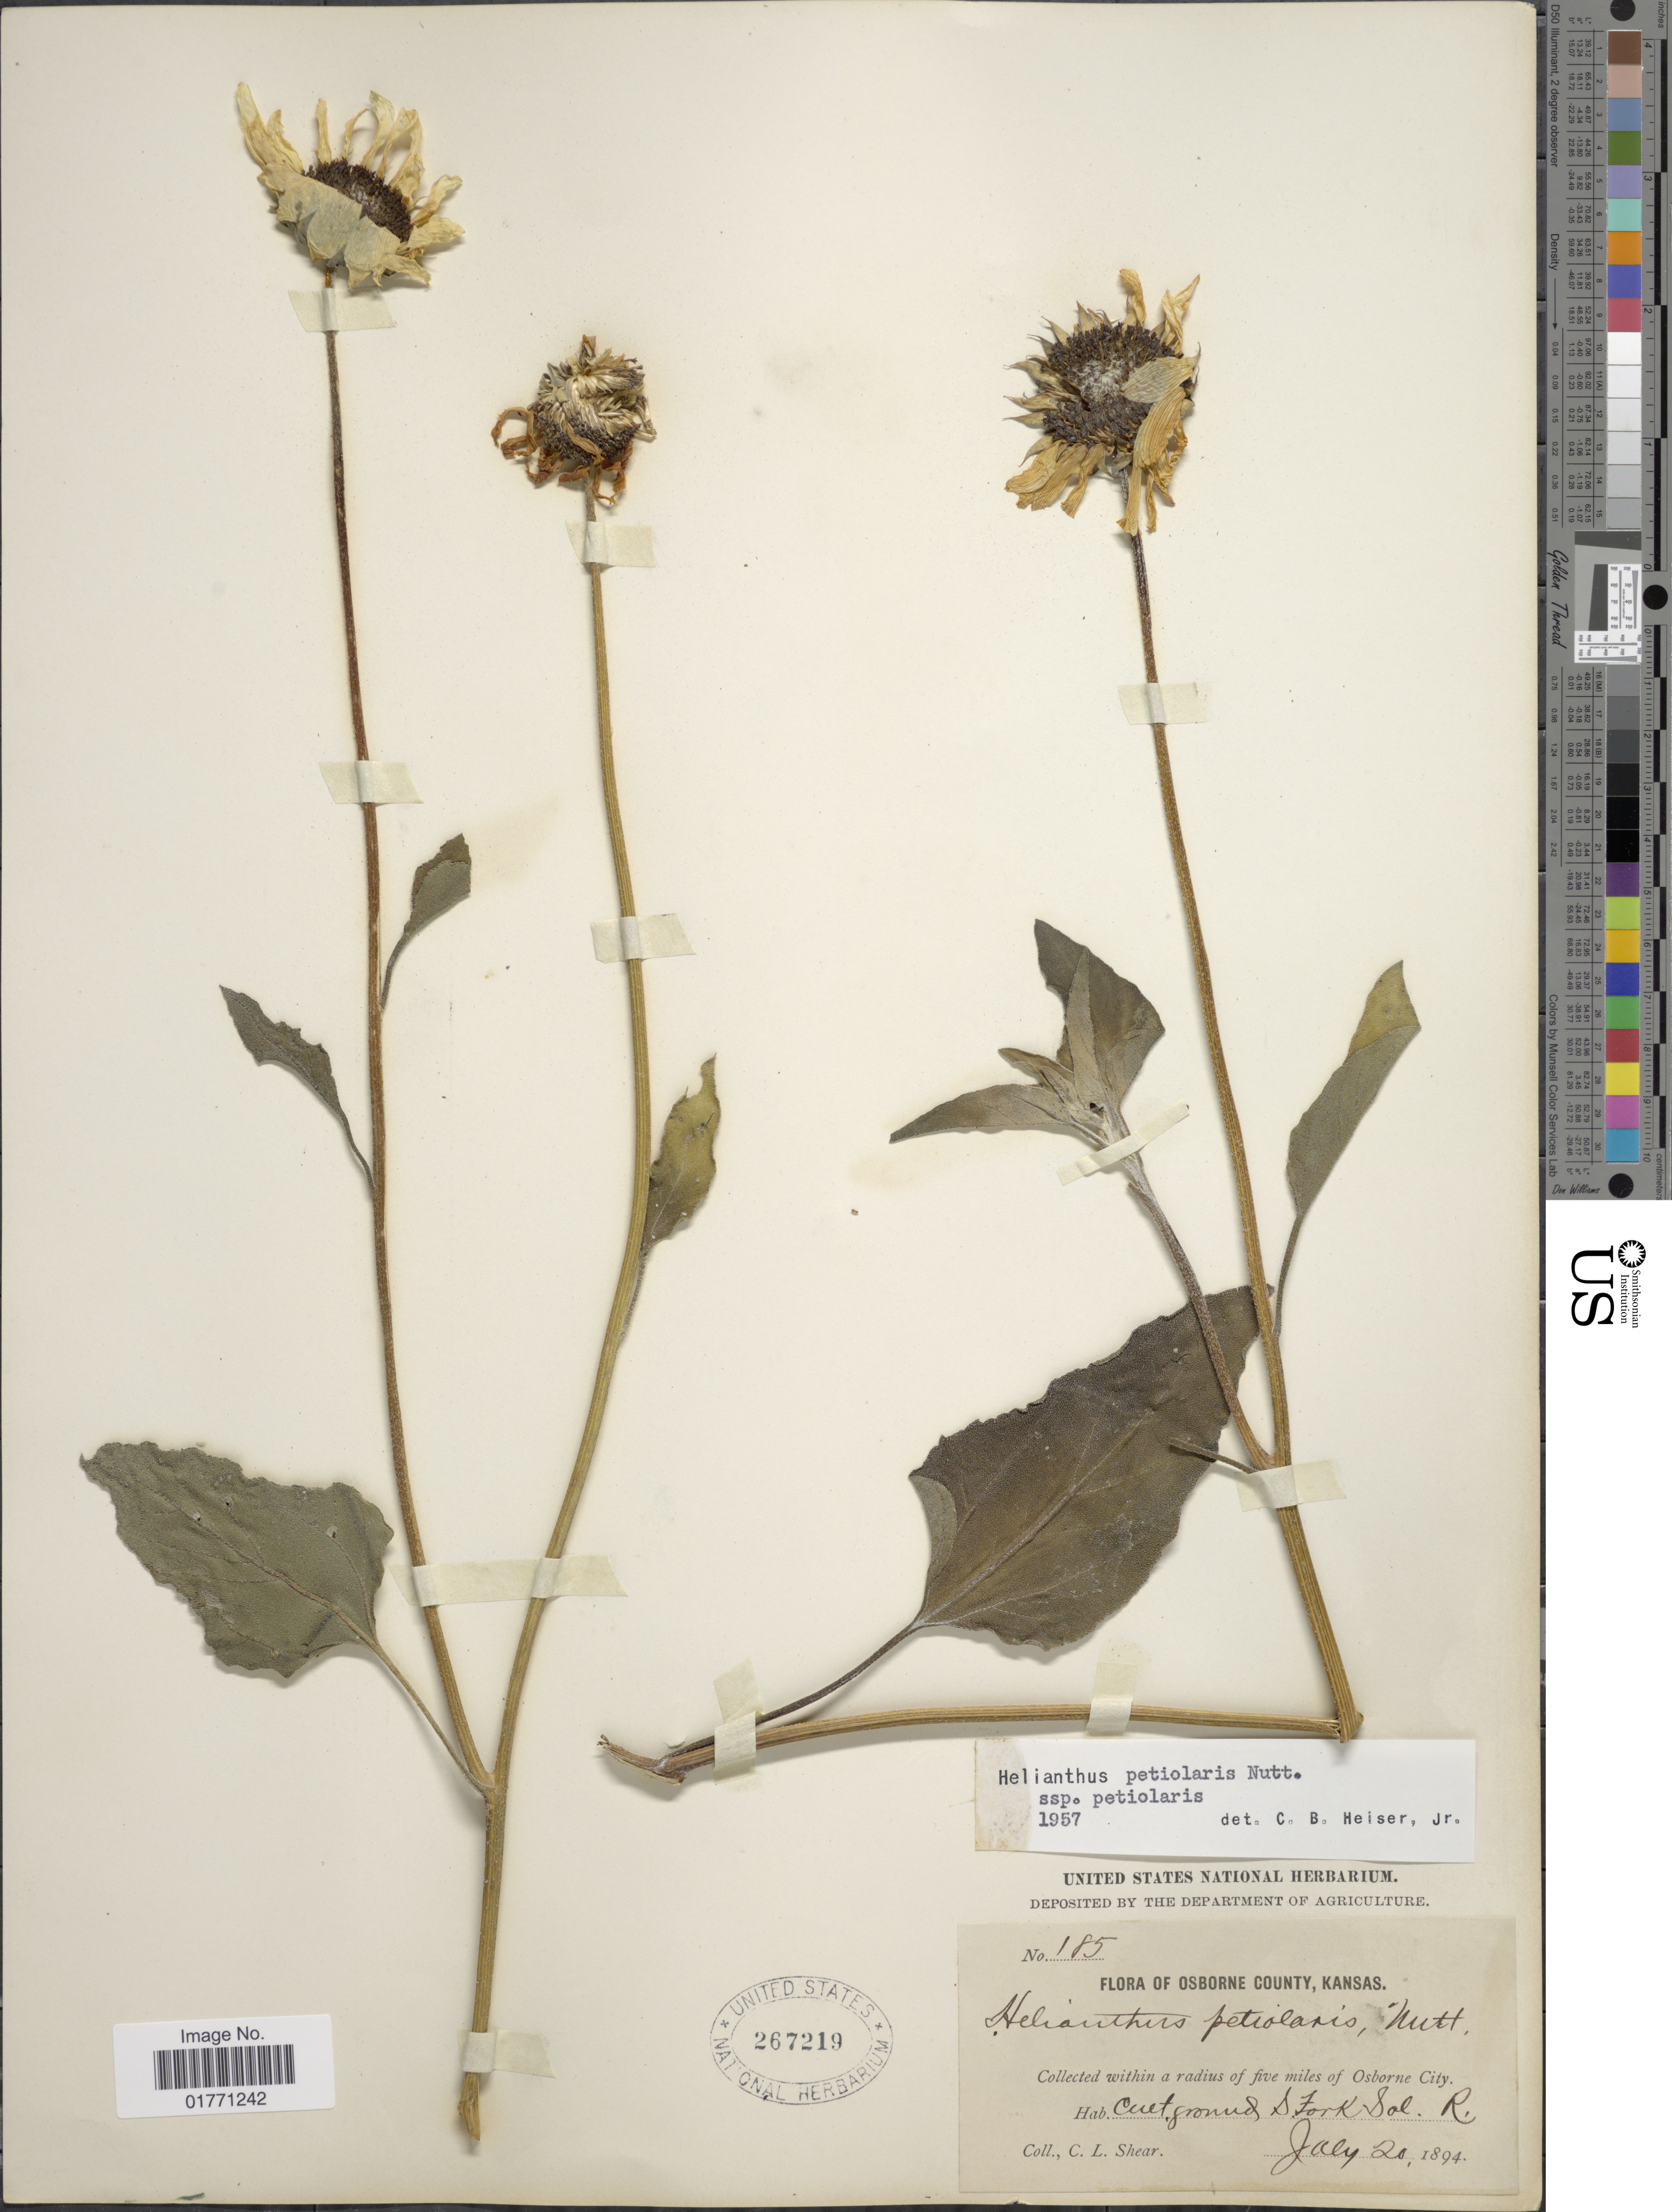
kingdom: Plantae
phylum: Tracheophyta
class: Magnoliopsida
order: Asterales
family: Asteraceae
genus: Helianthus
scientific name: Helianthus petiolaris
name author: Nutt.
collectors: C. L. Shear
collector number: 185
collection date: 1894-07-20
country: United States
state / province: Kansas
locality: Osborne County, within a radius of five miles of Osborne City, Fork Sol. R.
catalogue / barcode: US 267219